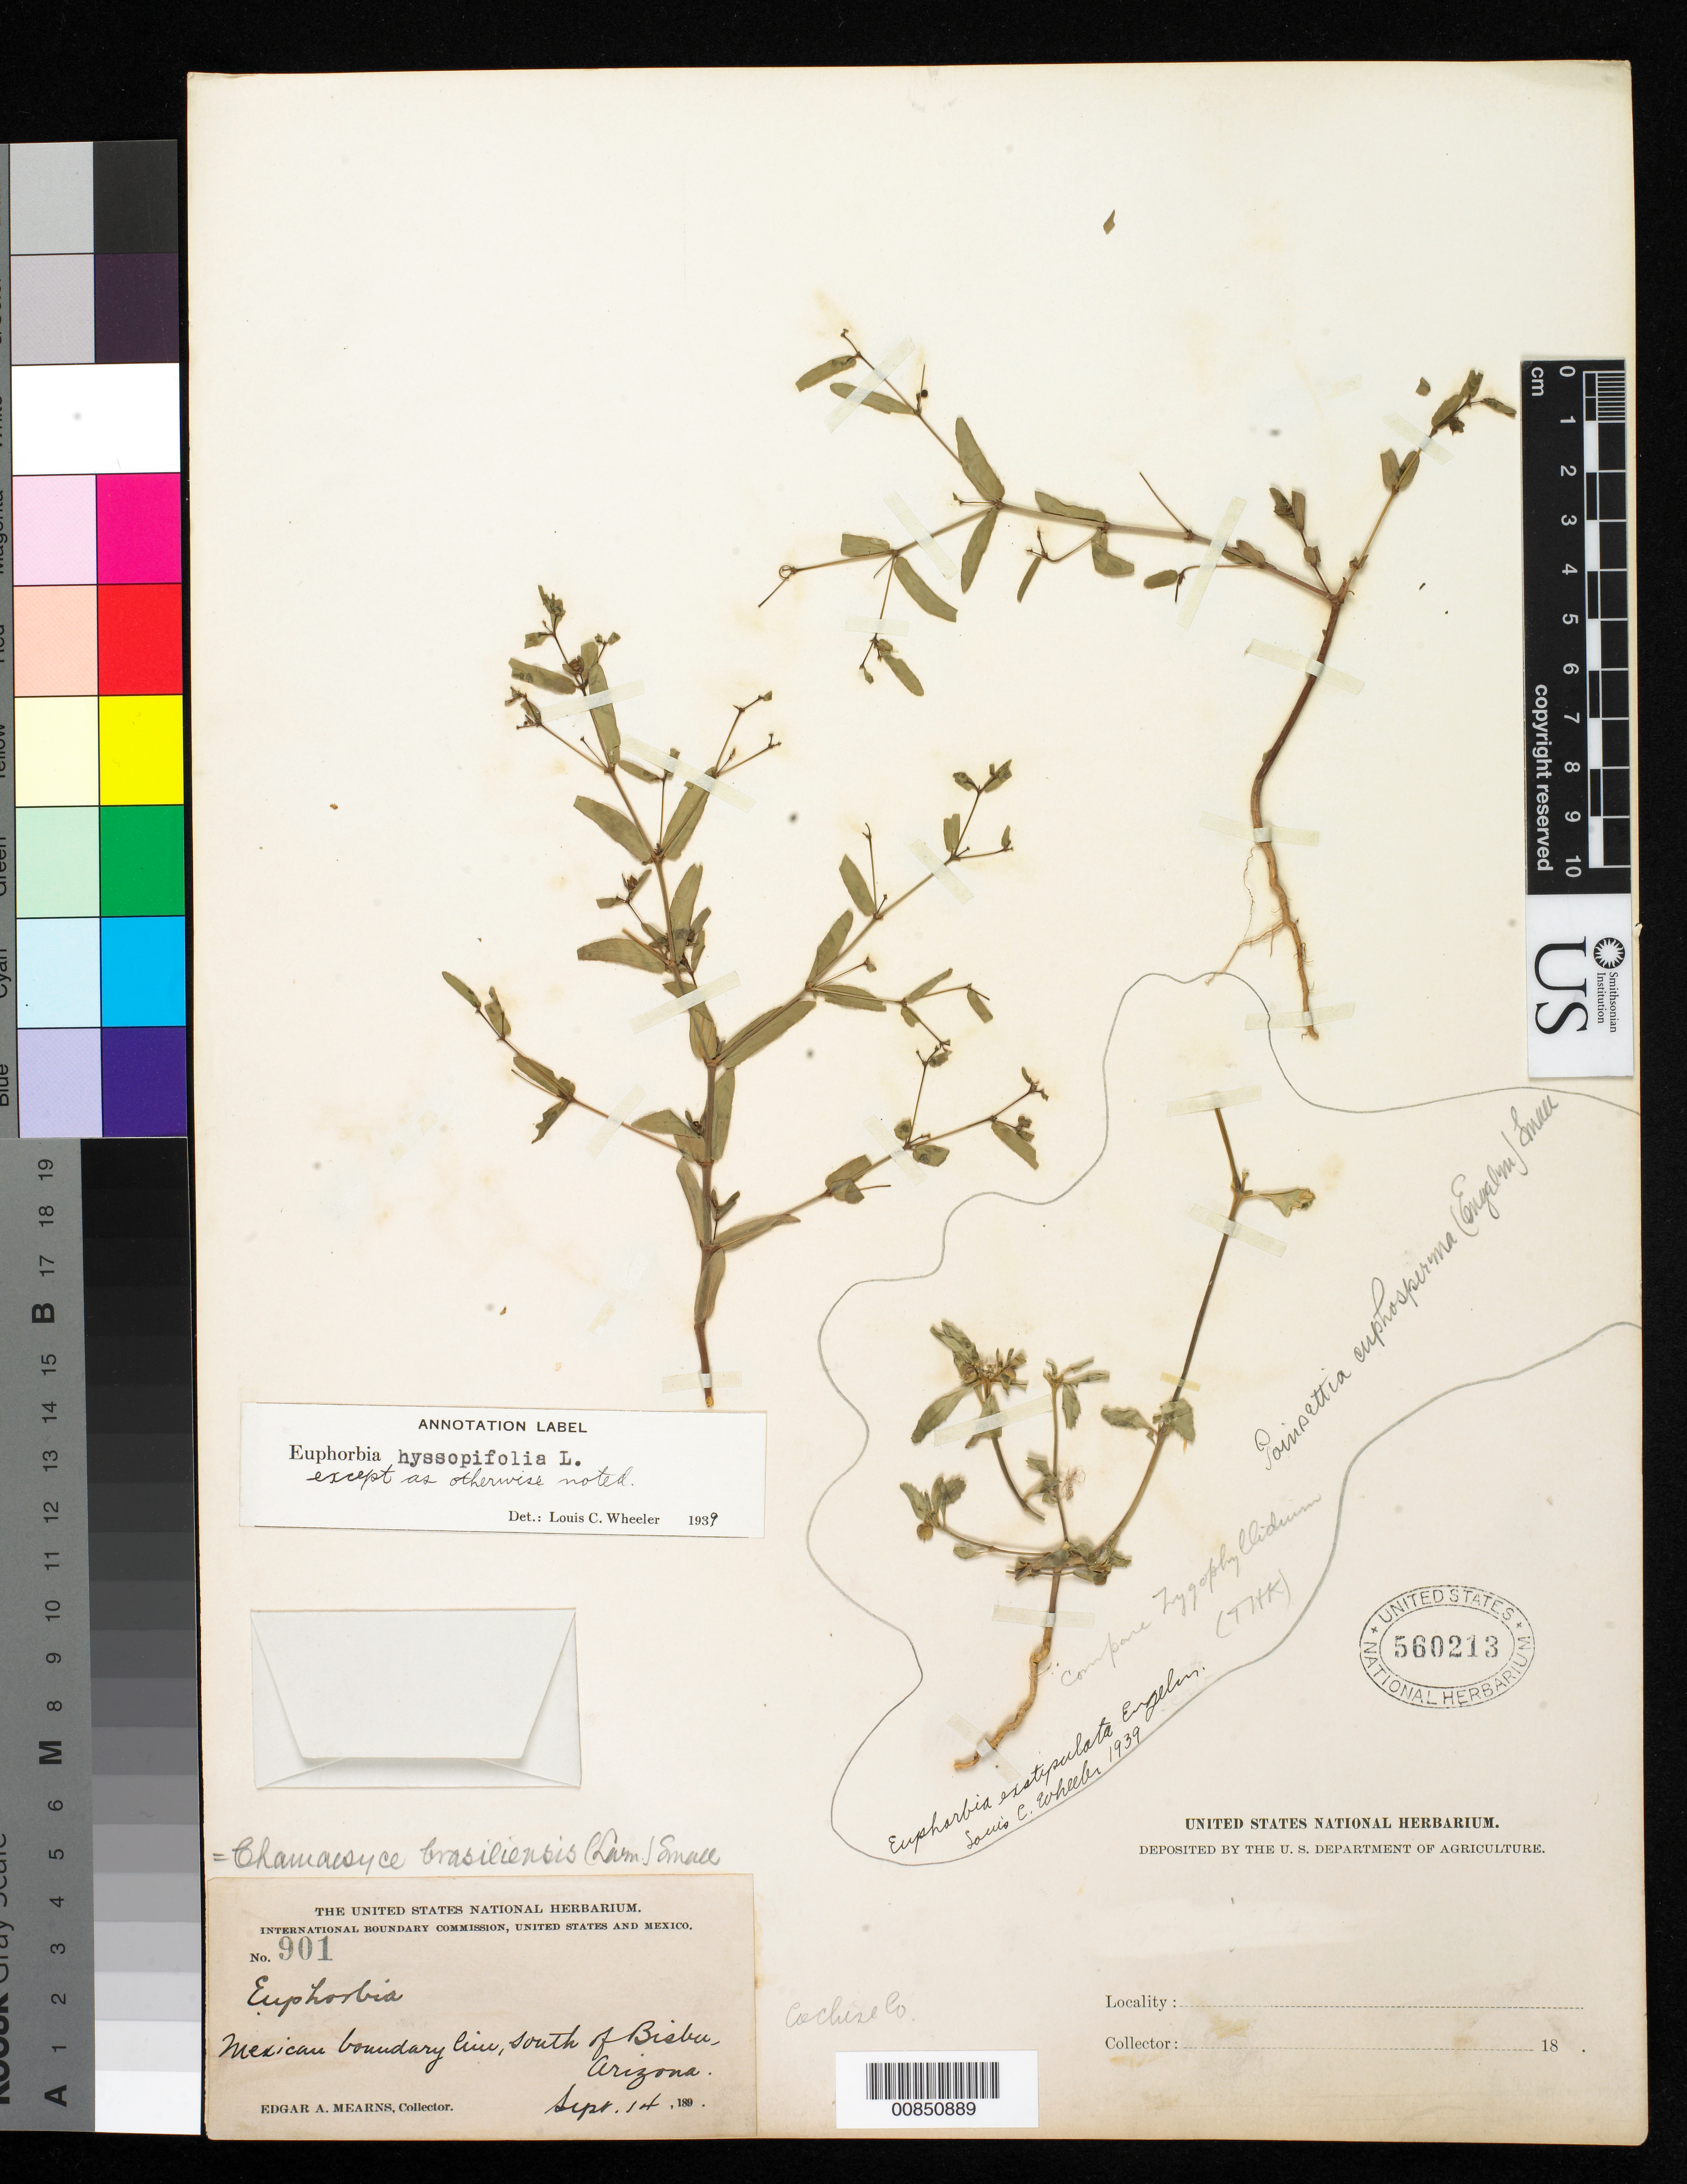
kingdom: Plantae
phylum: Tracheophyta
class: Magnoliopsida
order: Malpighiales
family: Euphorbiaceae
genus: Chamaesyce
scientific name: Chamaesyce hyssopifolia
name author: (L.) Small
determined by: Wheeler, J. L.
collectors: E. A. Mearns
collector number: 901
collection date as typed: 14 Sep 189-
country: United States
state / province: Arizona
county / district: Cochise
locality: Mexican Boundary Line, S of Bisbee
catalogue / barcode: US 560213